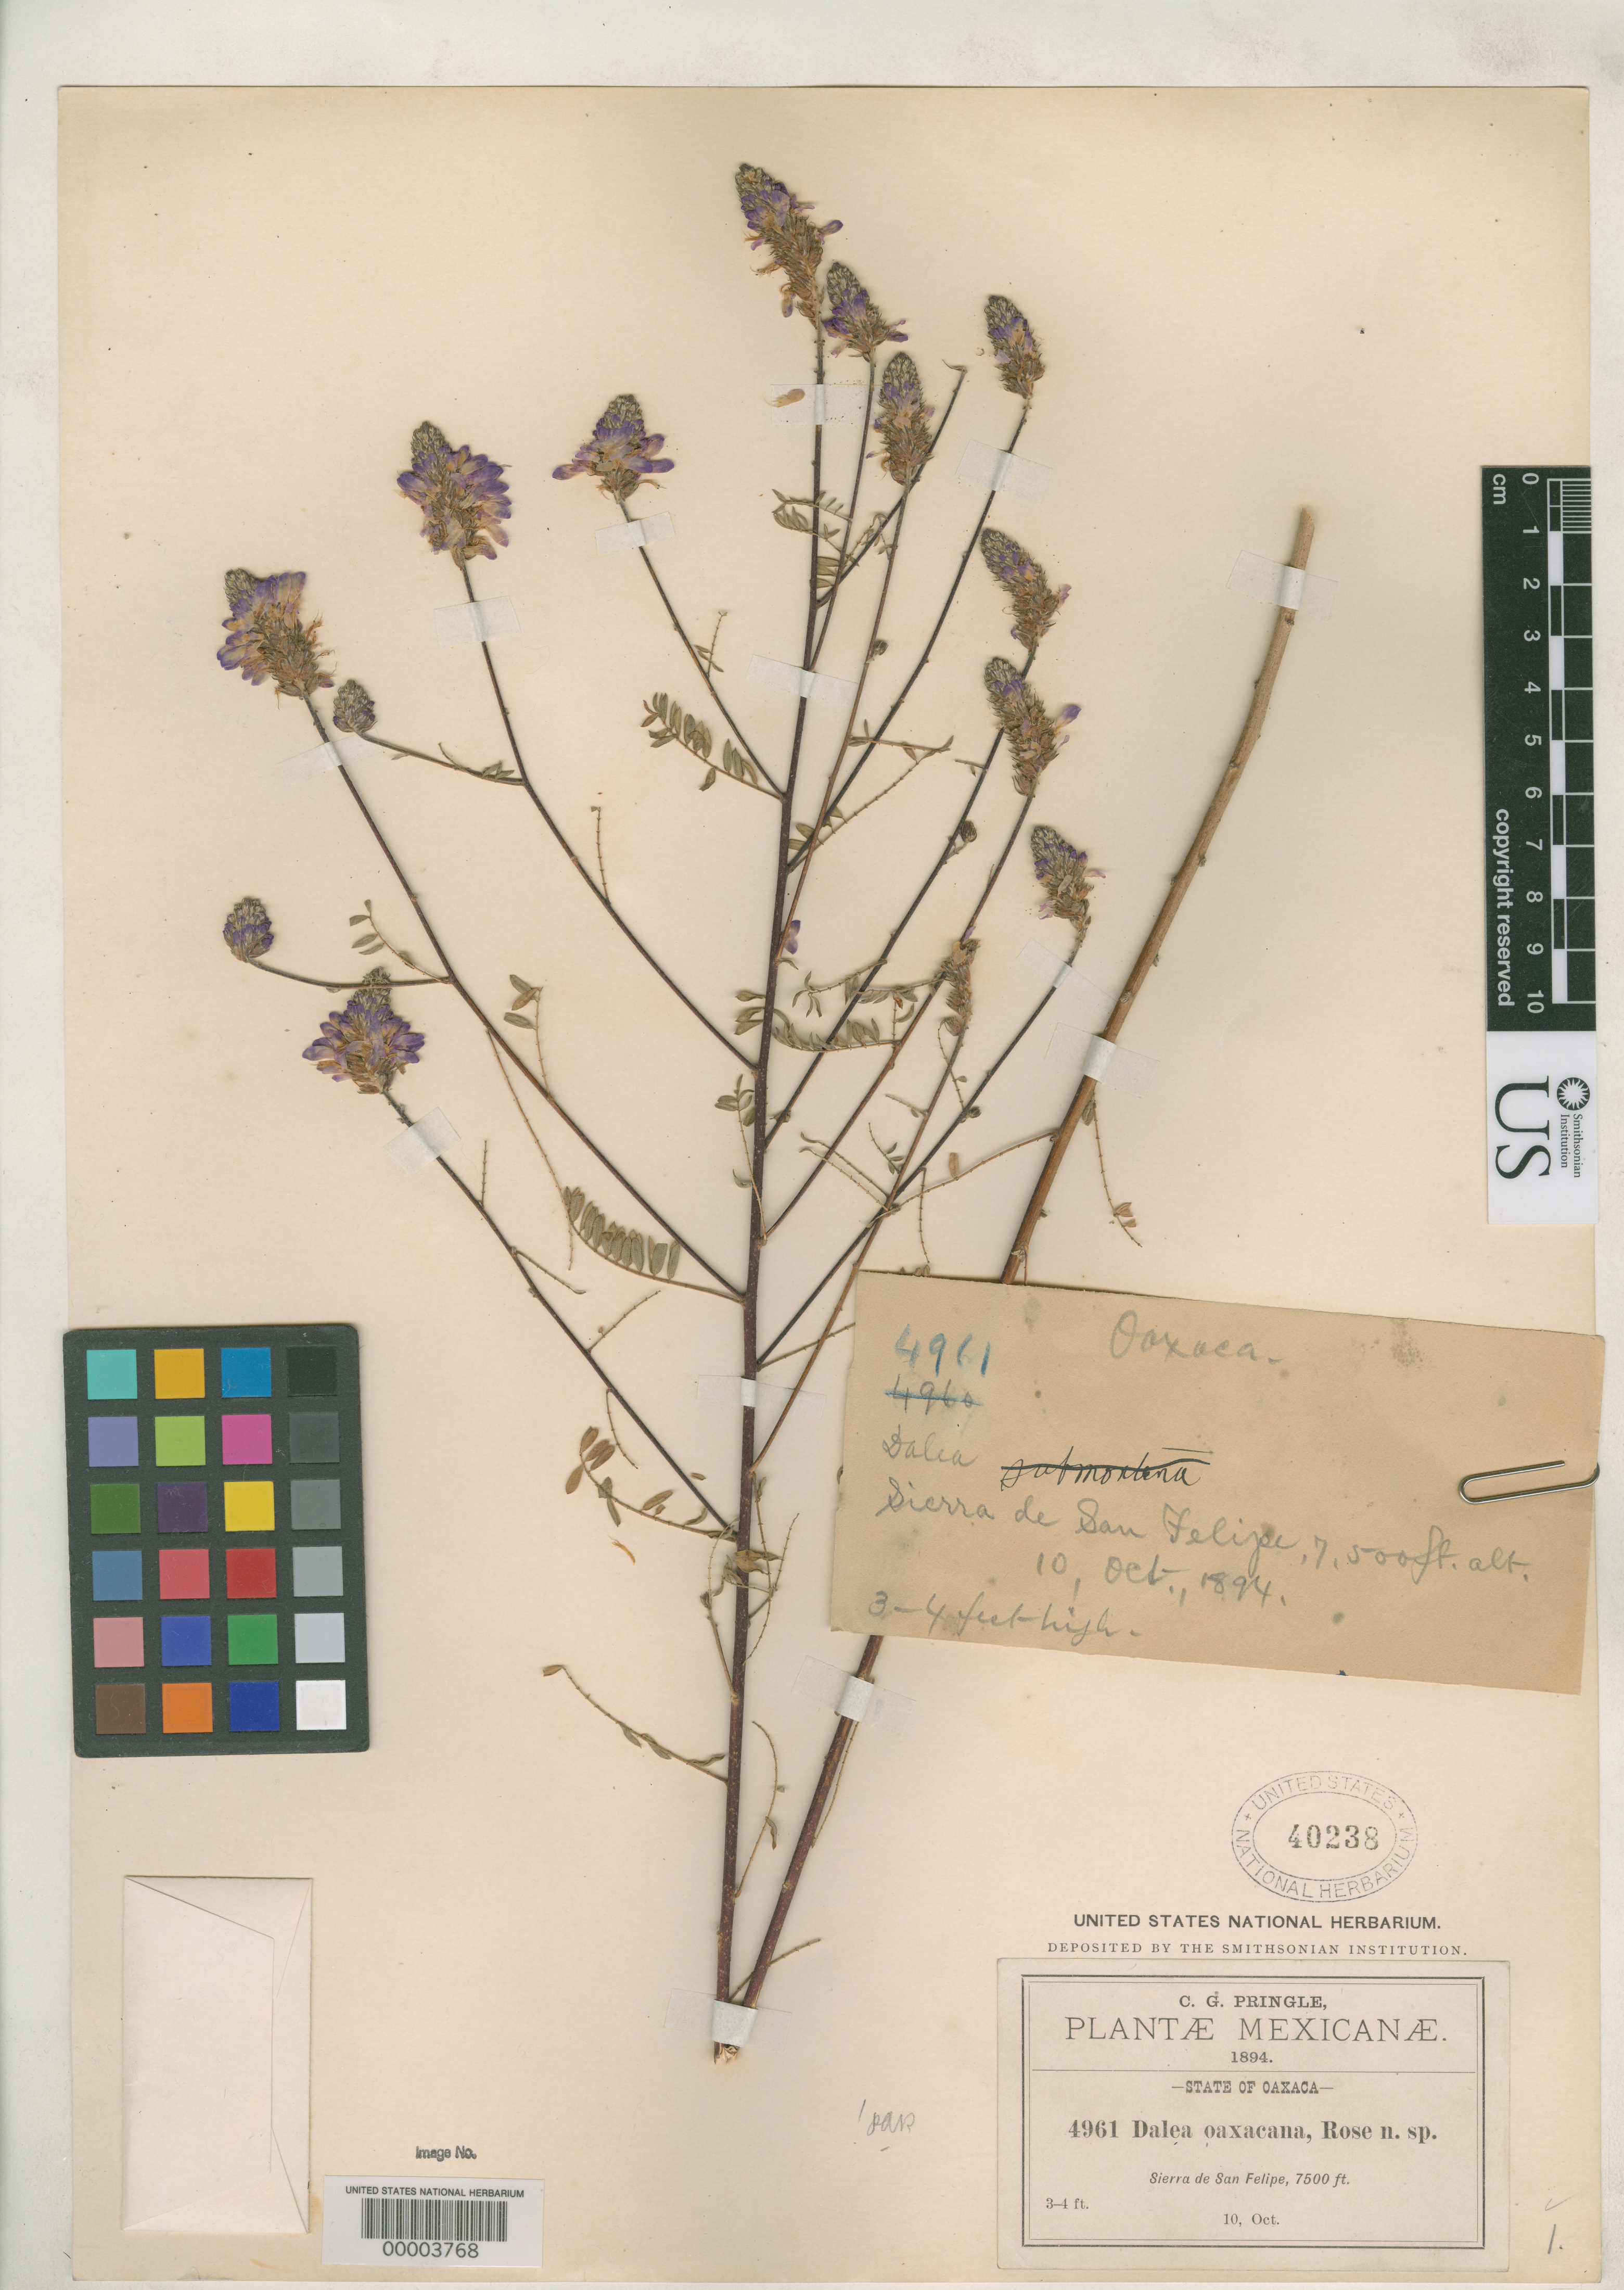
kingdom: Plantae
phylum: Tracheophyta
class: Magnoliopsida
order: Fabales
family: Fabaceae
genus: Parosela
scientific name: Parosela oaxacana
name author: Rose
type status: Holotype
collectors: C. G. Pringle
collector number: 4961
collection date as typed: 10 Oct 1894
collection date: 1894-10-10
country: Mexico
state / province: Oaxaca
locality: Sierra de San Felipe.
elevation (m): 2250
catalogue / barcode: US 40238